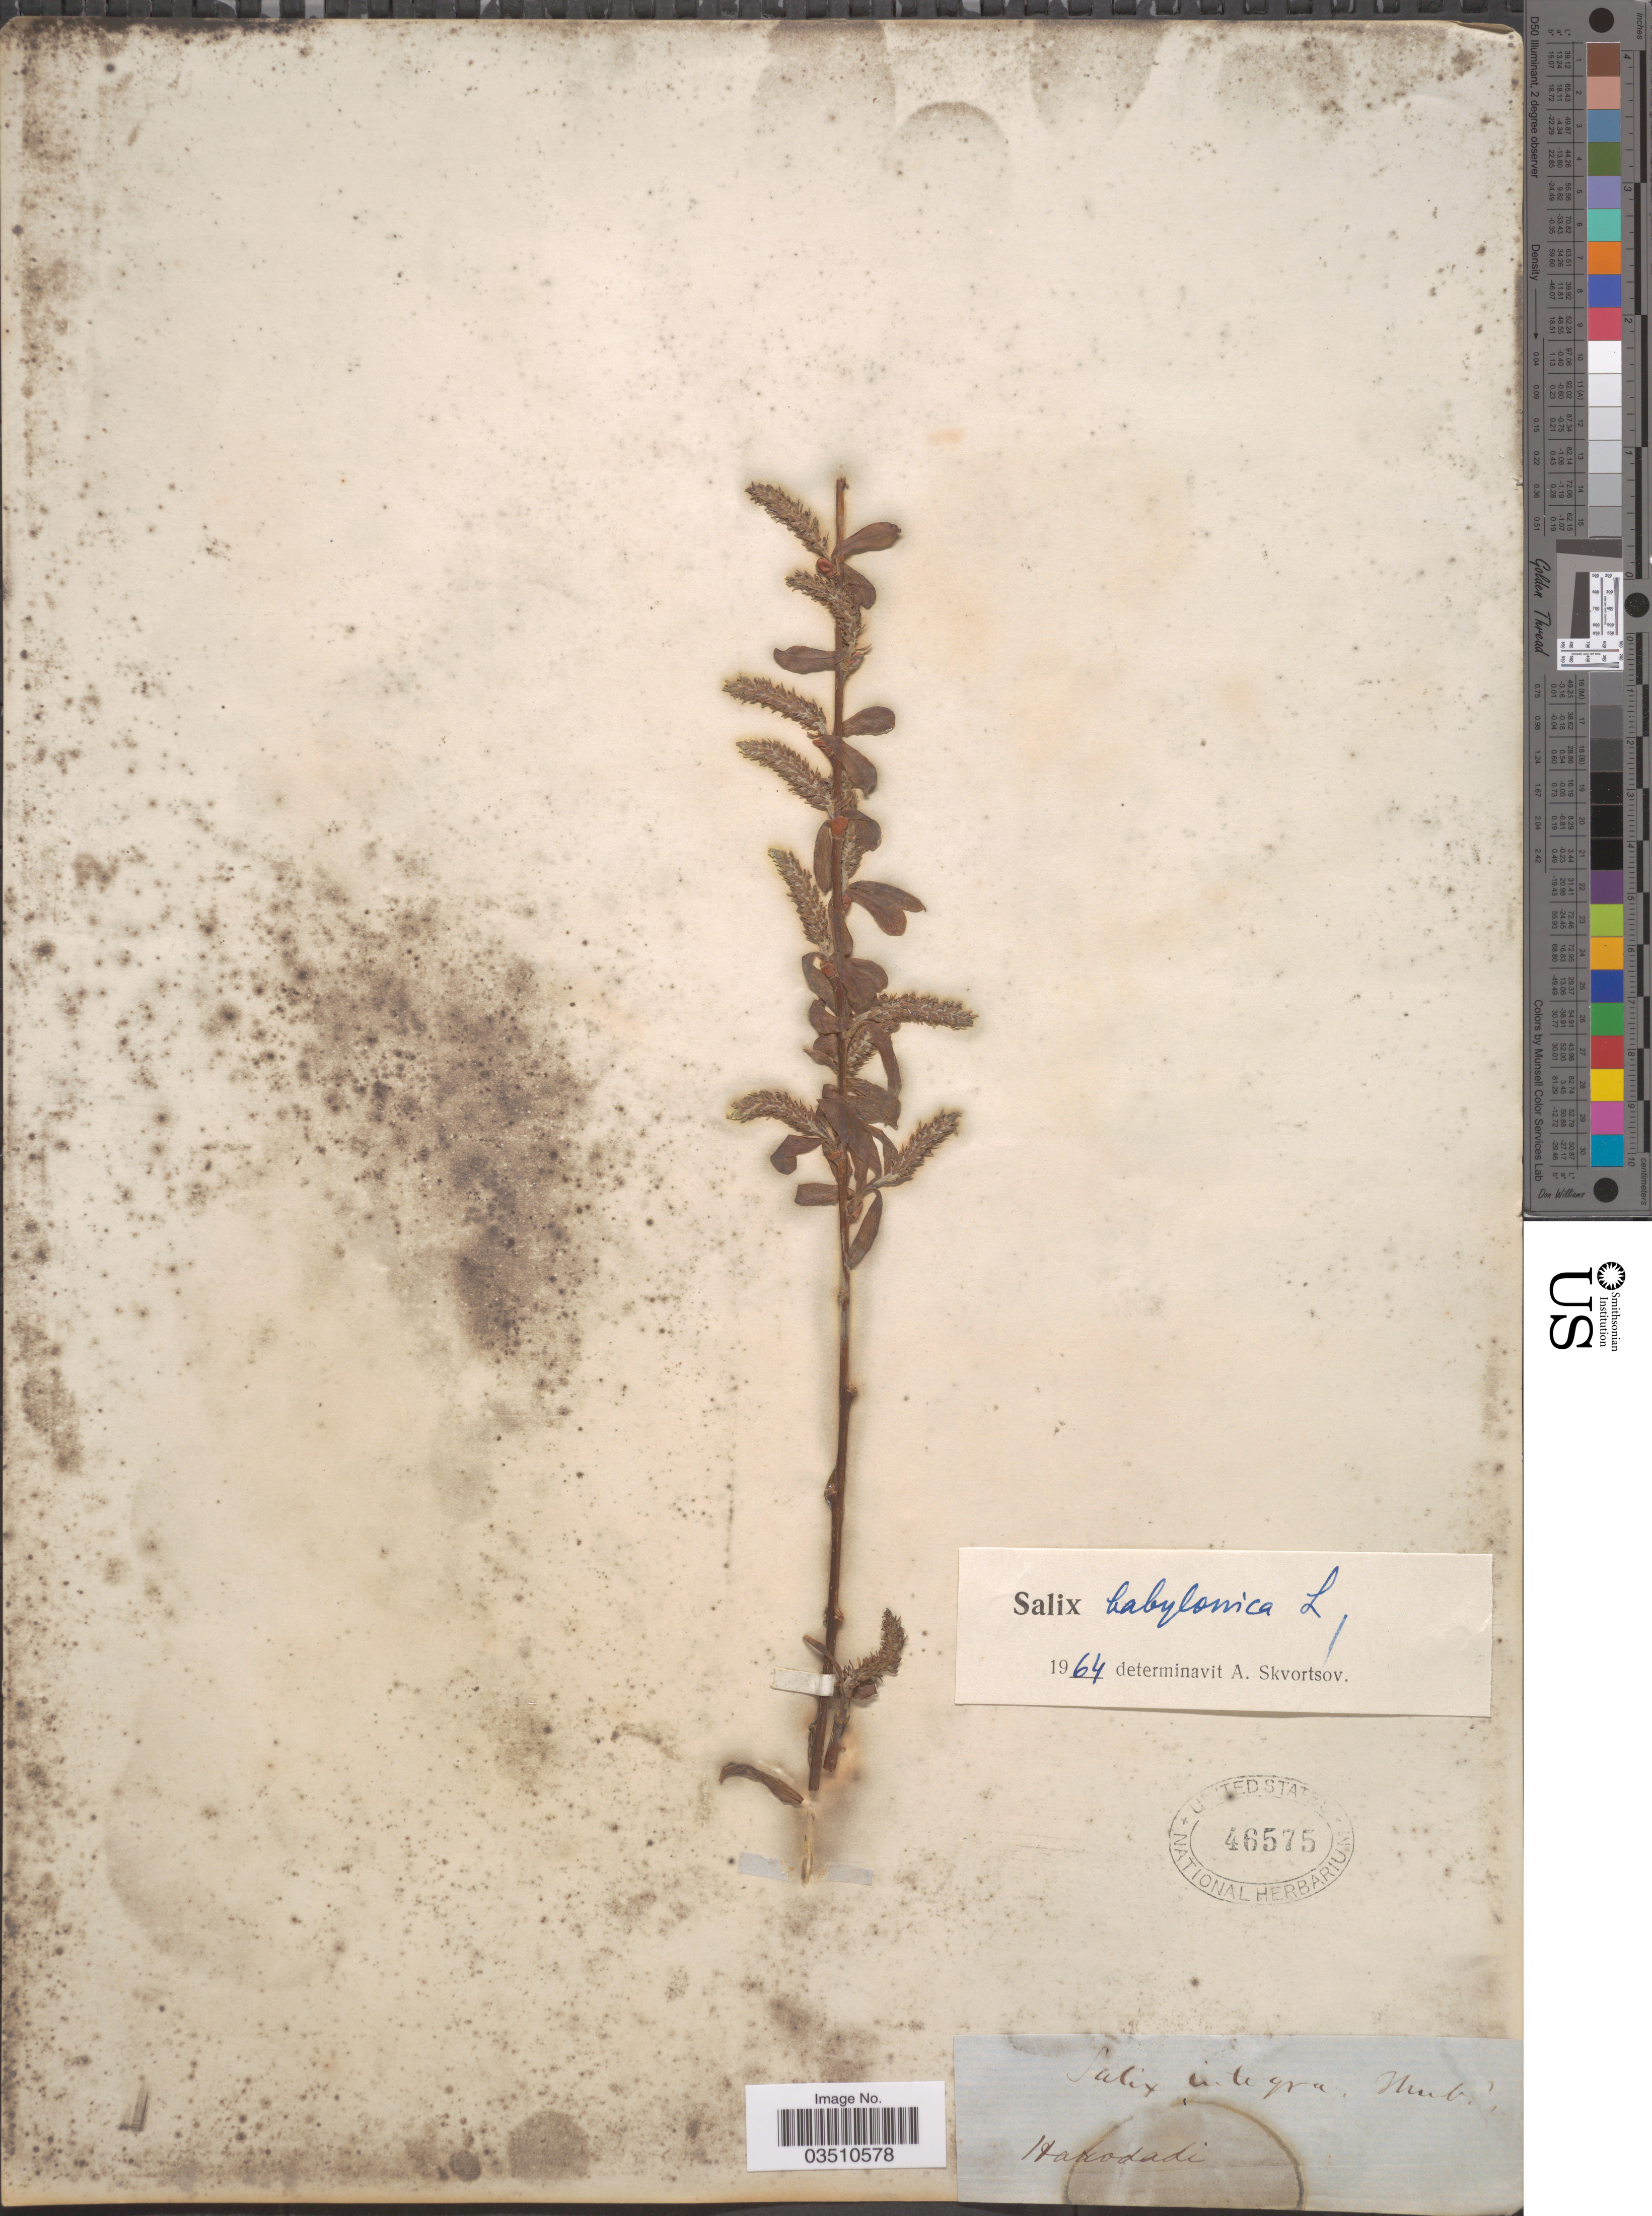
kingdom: Plantae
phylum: Tracheophyta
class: Magnoliopsida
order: Malpighiales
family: Salicaceae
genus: Salix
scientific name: Salix babylonica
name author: L.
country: Japan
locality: Hakodadi.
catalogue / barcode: US 46575